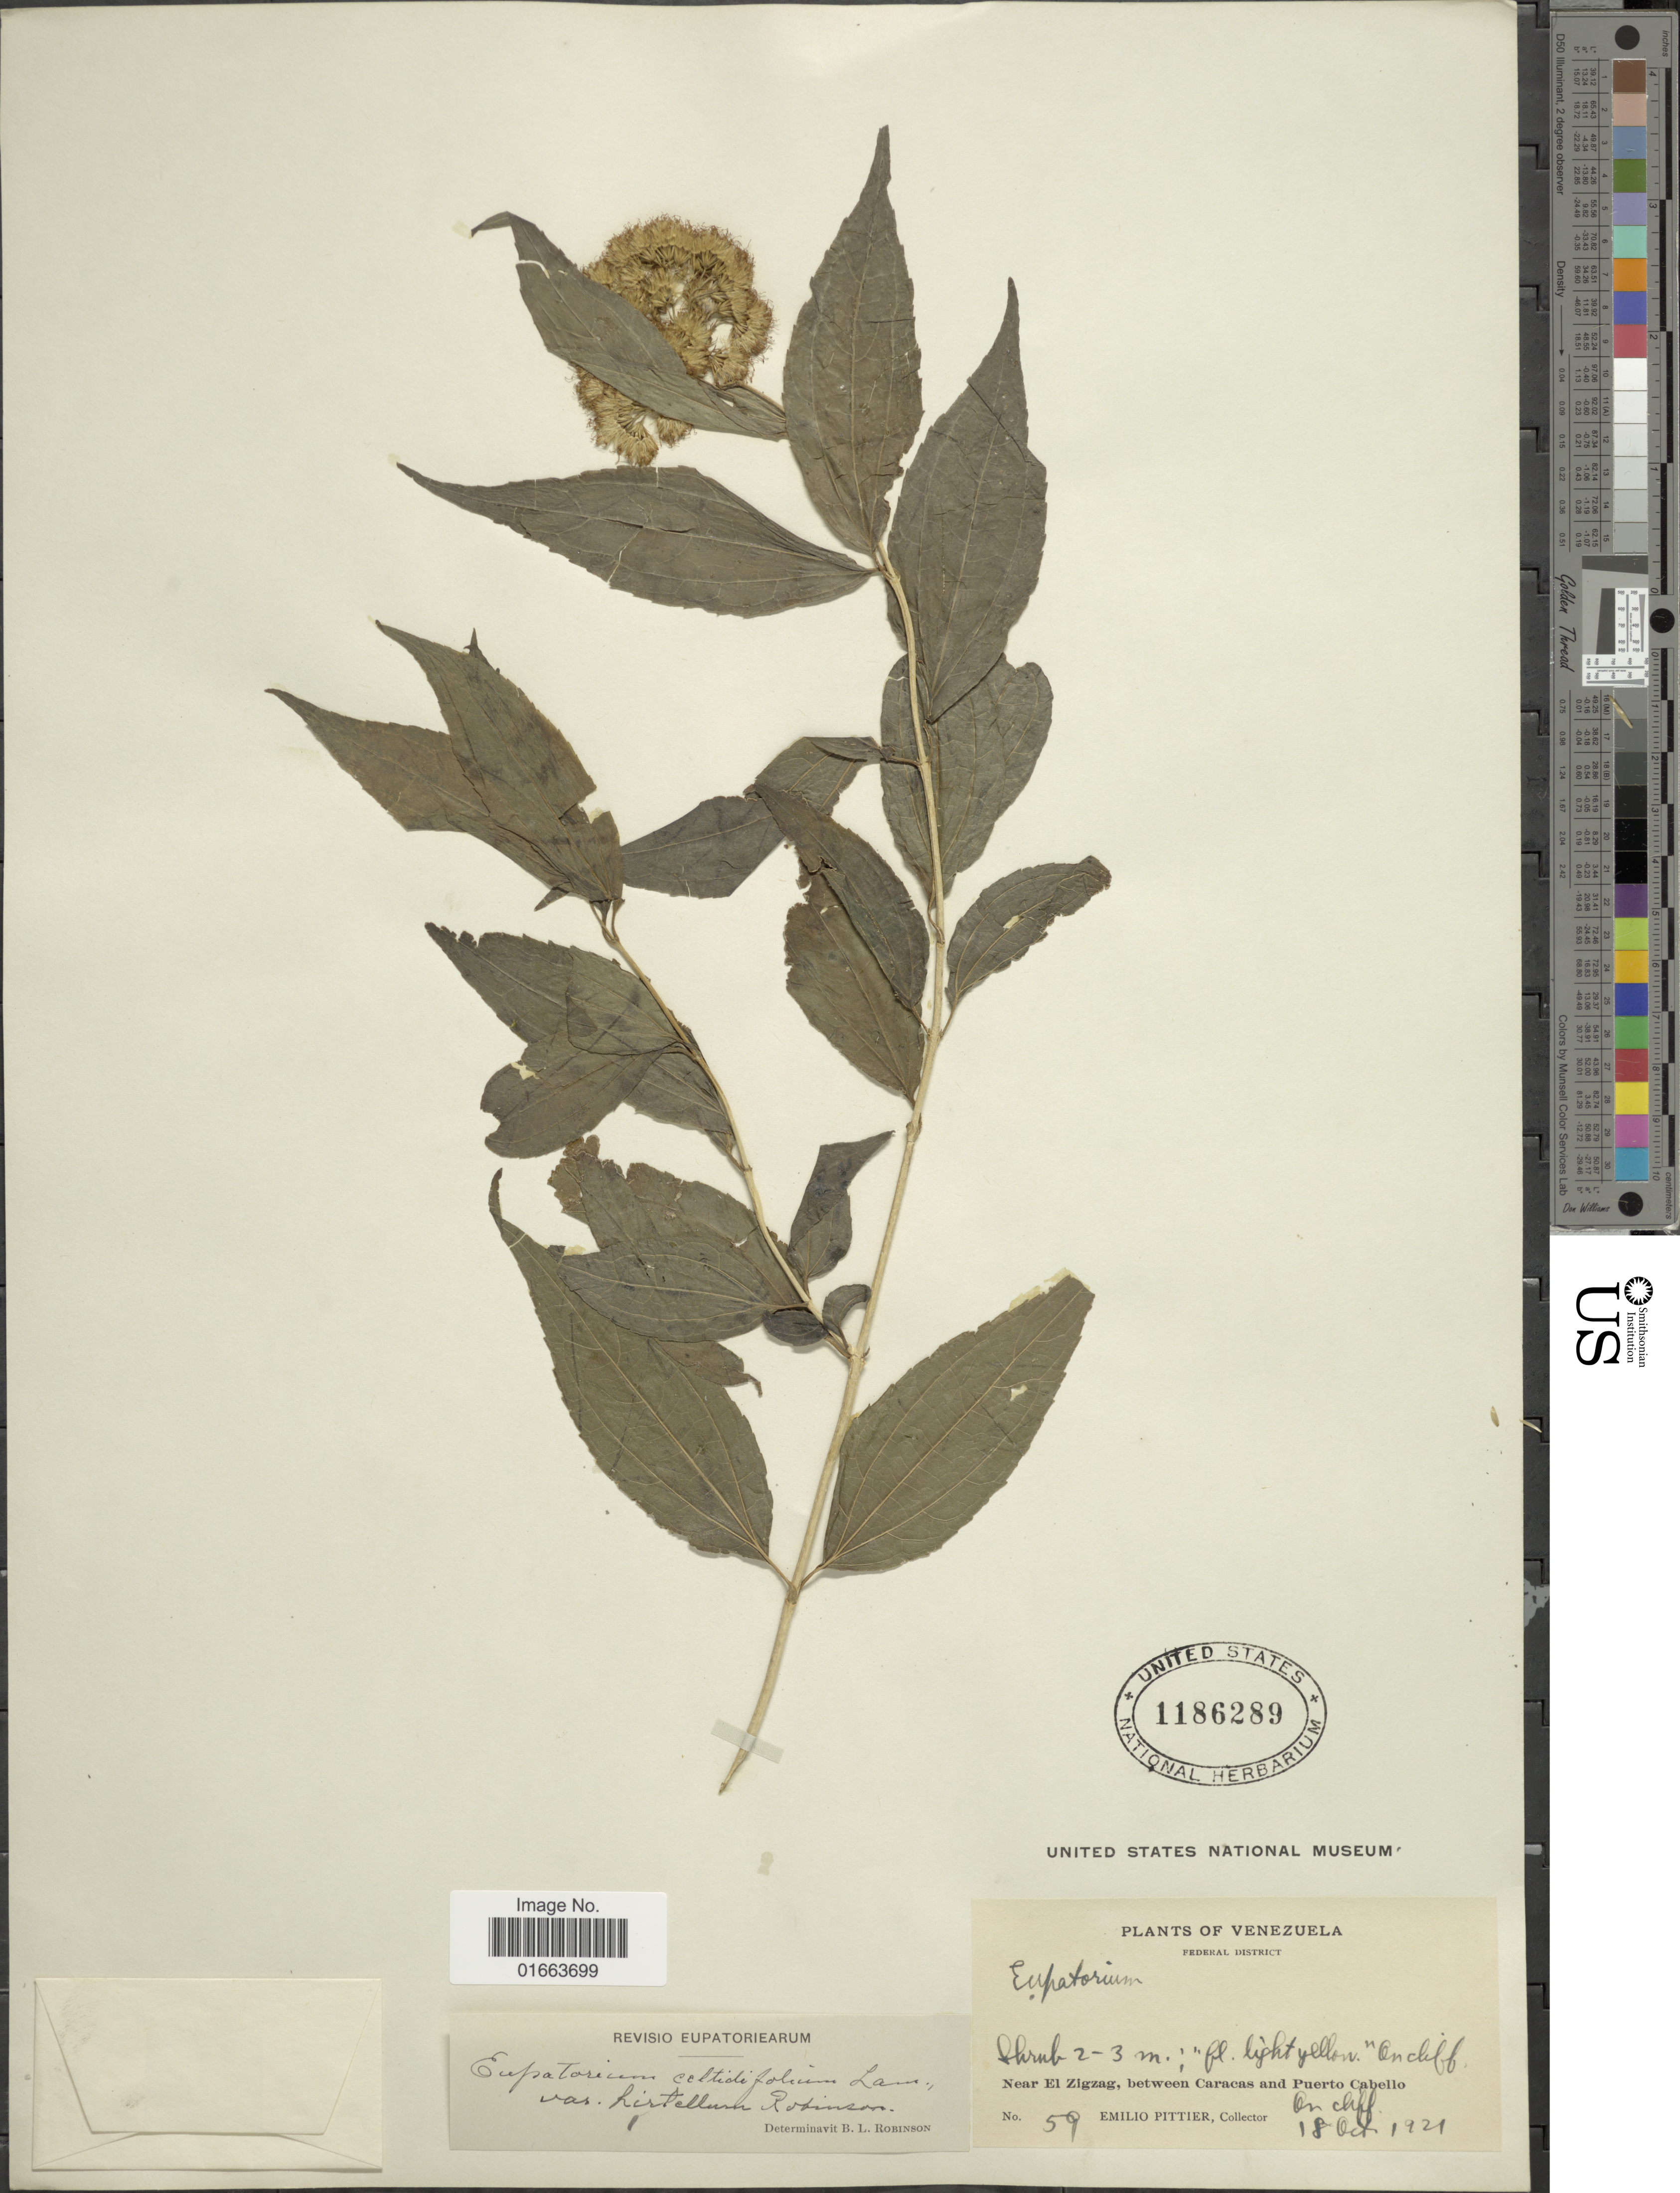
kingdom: Plantae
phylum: Tracheophyta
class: Magnoliopsida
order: Asterales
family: Asteraceae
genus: Koanophyllon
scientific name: Koanophyllon celtidifolium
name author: (Lam.) R.M. King & H. Rob.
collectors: E. Pittier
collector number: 59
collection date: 1921-10-18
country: Venezuela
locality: Federal District, on cliff, near El Zigzag, between Caracas and Puerto Cabello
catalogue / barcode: US 1186289